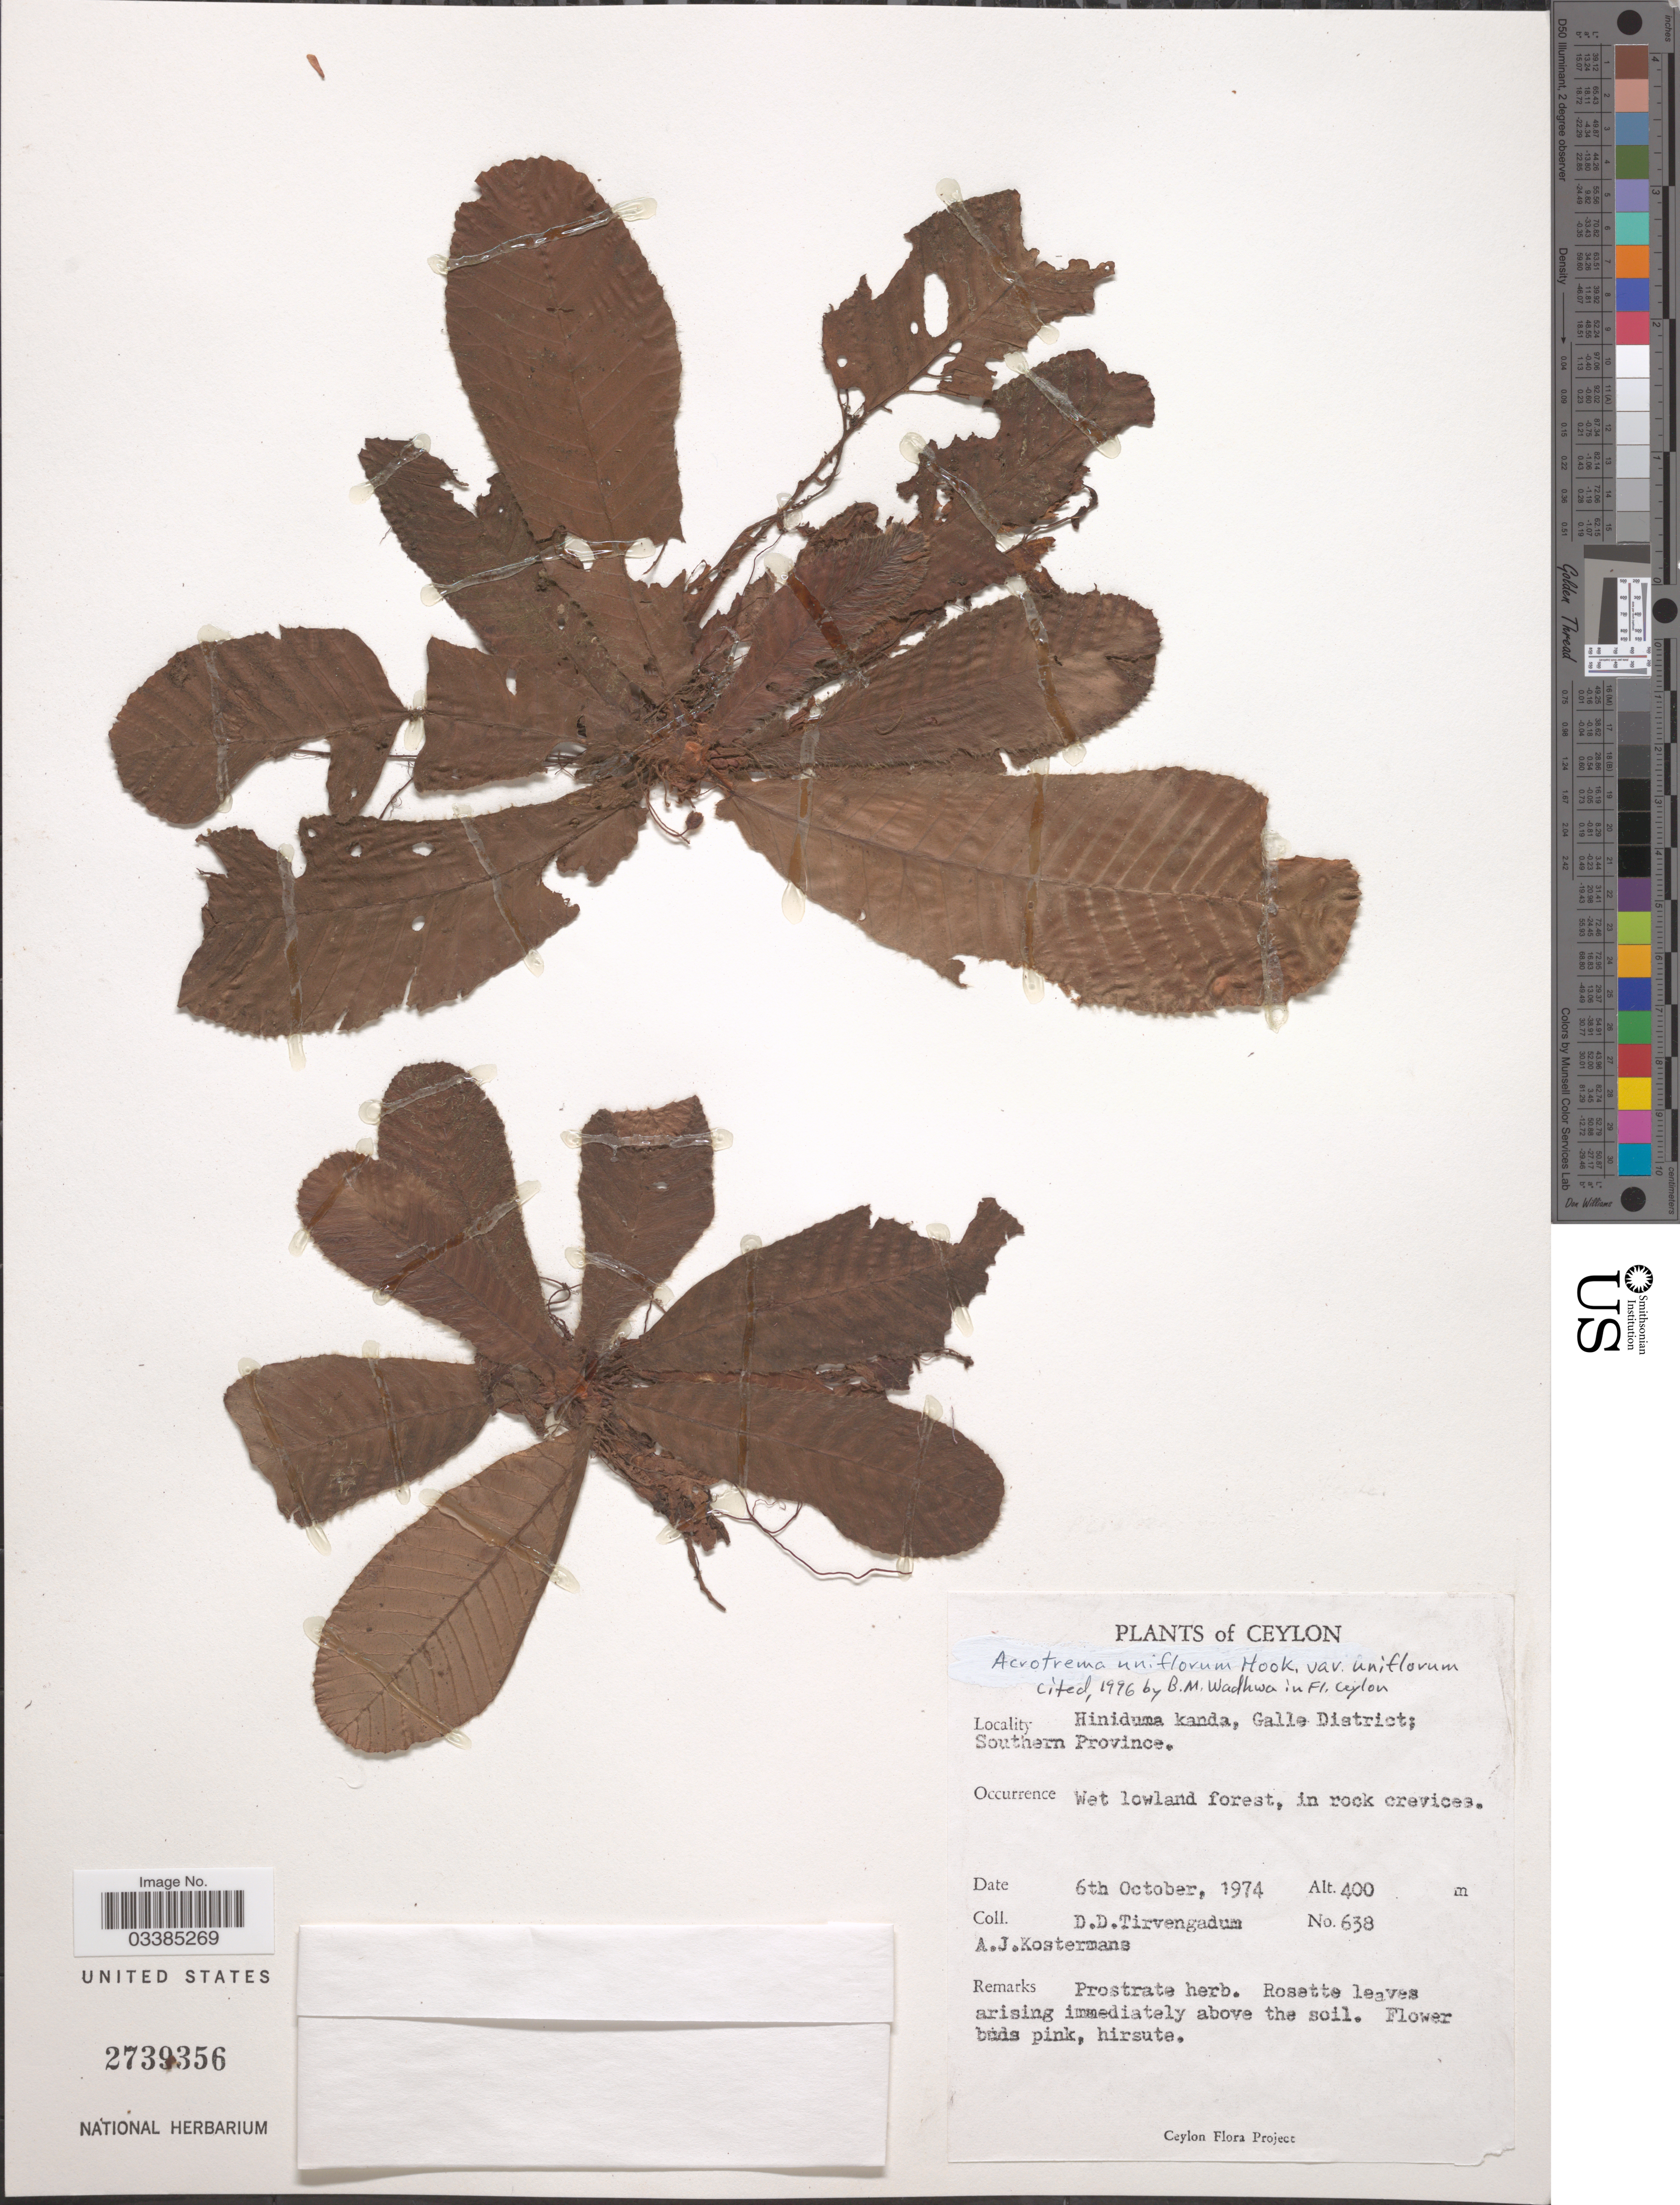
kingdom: Plantae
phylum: Tracheophyta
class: Magnoliopsida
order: Dilleniales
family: Dilleniaceae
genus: Acrotrema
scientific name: Acrotrema uniflorum var. uniflorum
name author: Hook.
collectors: D. Tirvengadum & A. J. G. Kostermans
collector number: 638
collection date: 1974-10-06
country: Sri Lanka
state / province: Southern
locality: Ceylon. Hiniduma kanda, Galle District. Wet lowland forest.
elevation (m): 400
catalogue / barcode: US 2739356